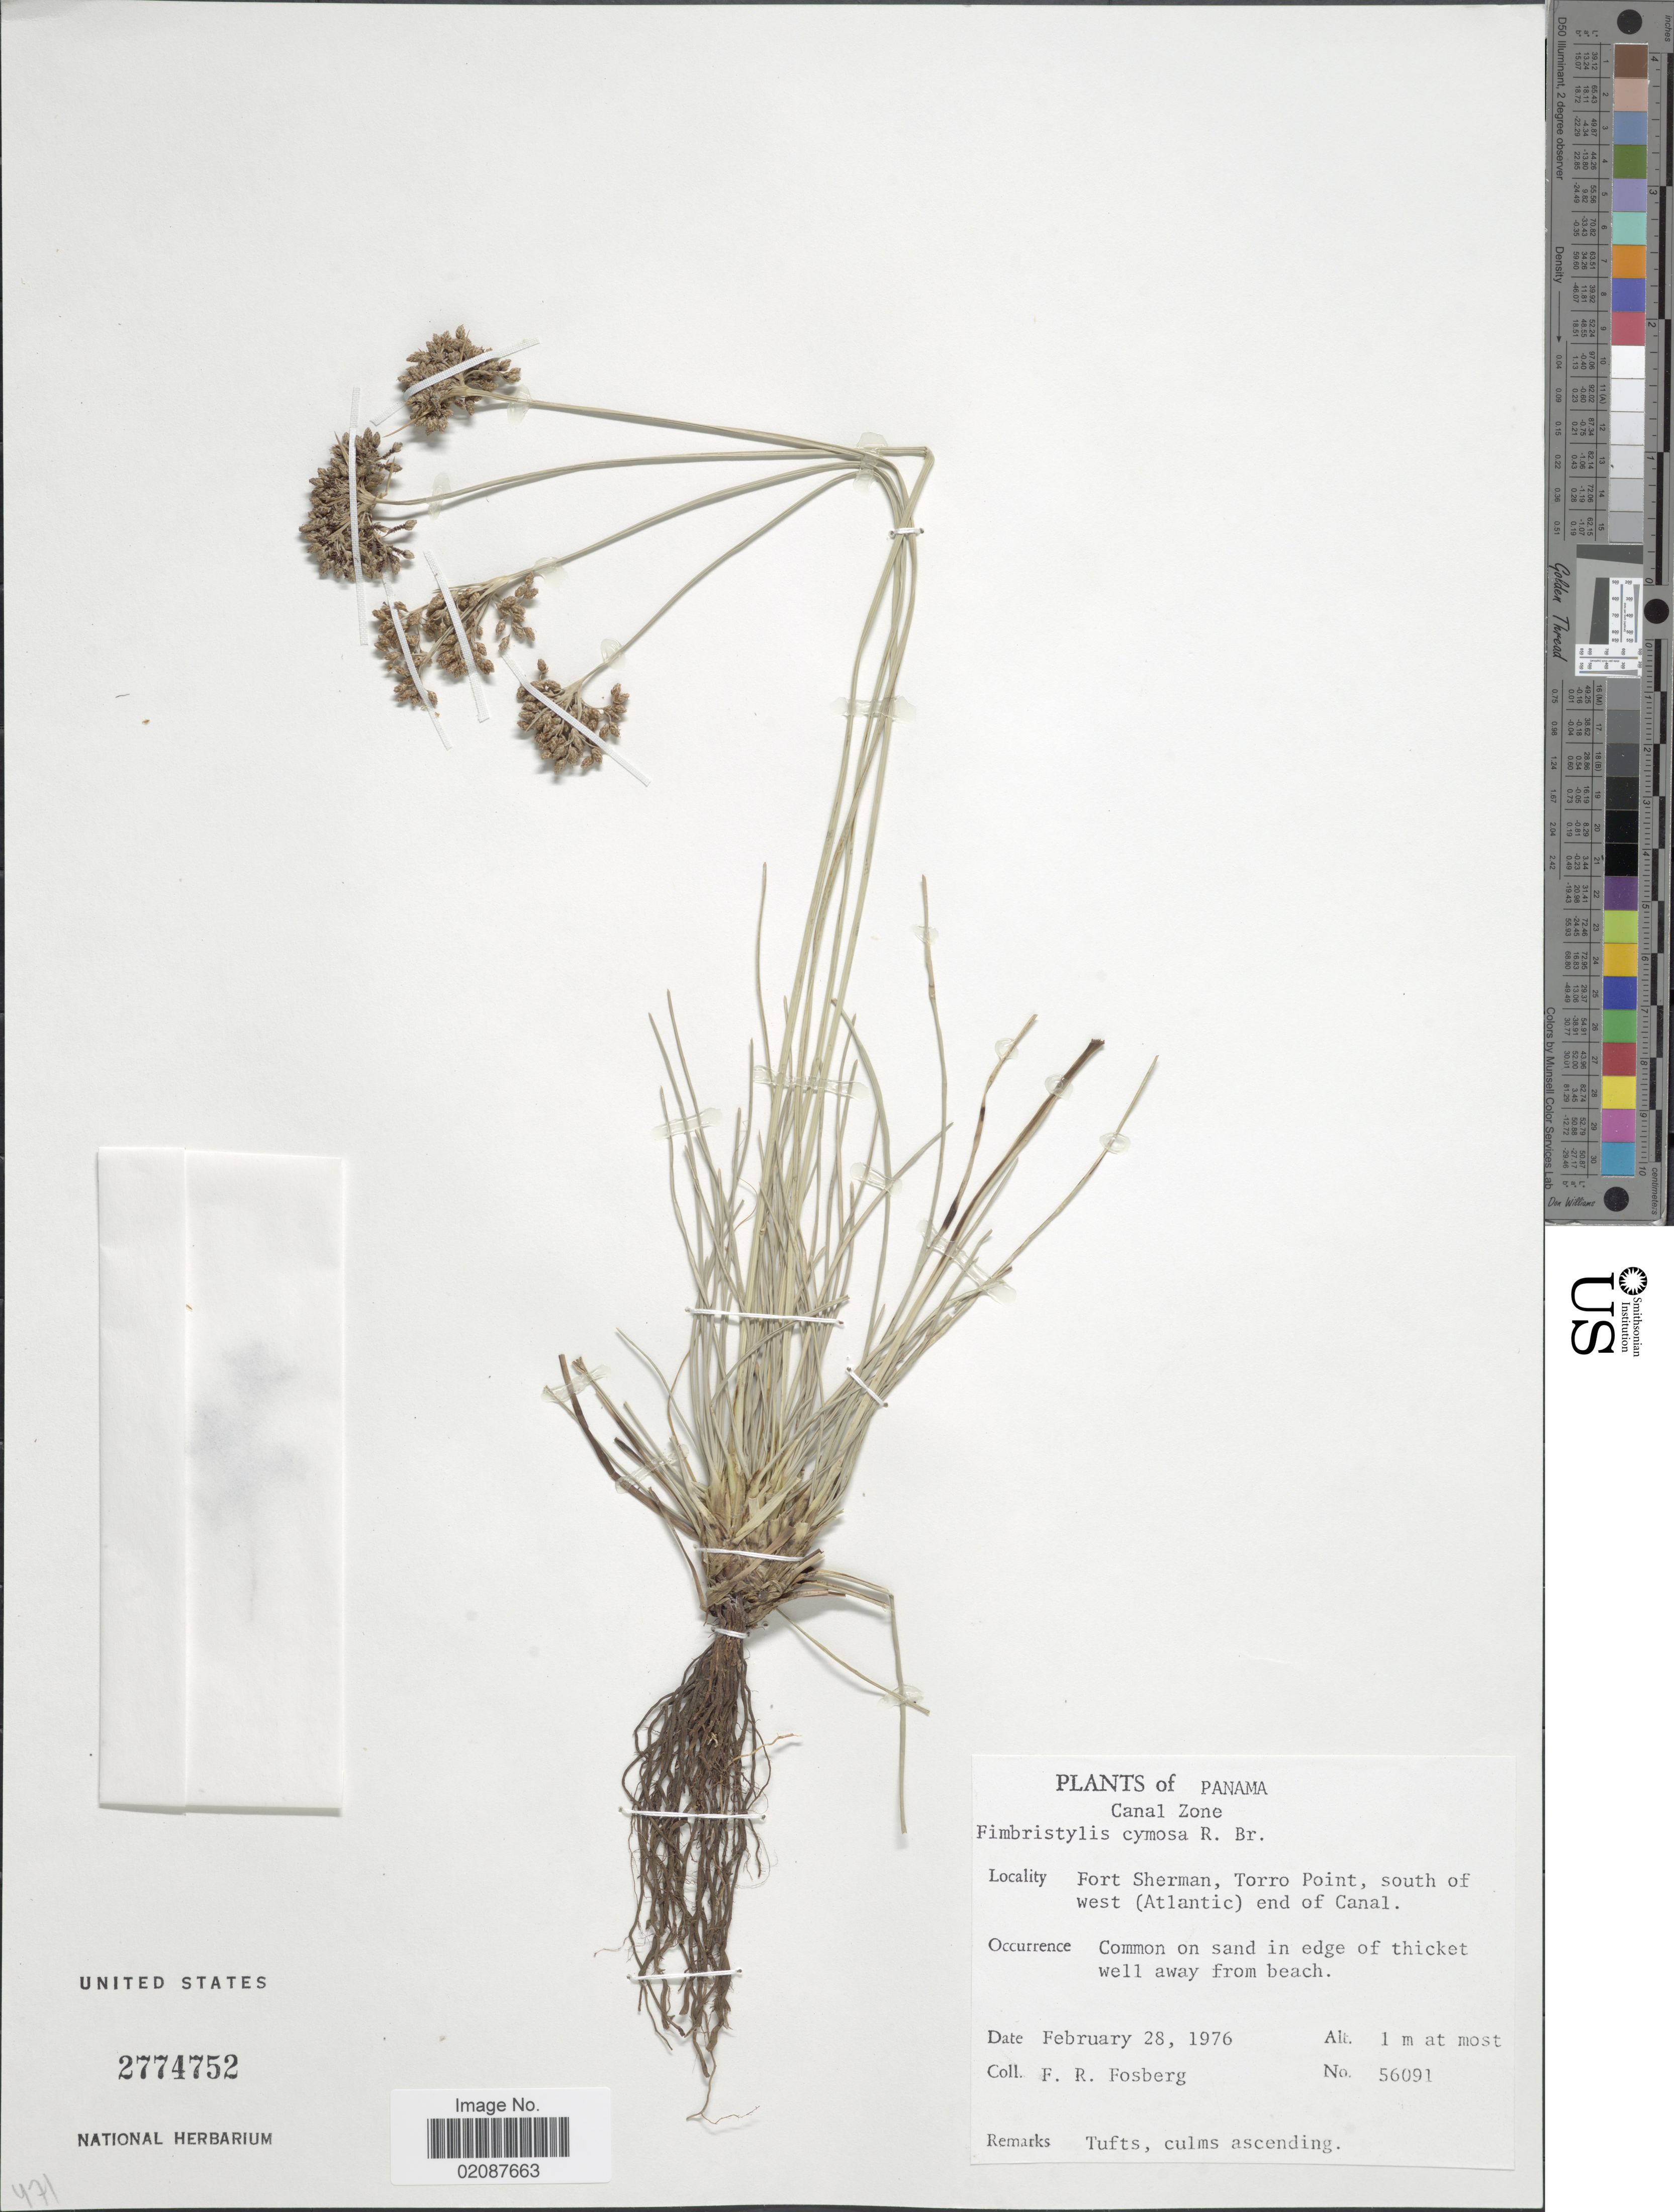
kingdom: Plantae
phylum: Tracheophyta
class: Liliopsida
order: Poales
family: Cyperaceae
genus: Fimbristylis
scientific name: Fimbristylis cymosa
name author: R. Br.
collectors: F. R. Fosberg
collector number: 56091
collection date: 1976-02-28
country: Panama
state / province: Colón / Panamá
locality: Canal Zone, Fort Sherman, Torro Point, south of west (Atlantic) end of Canal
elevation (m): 1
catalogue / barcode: US 2774752